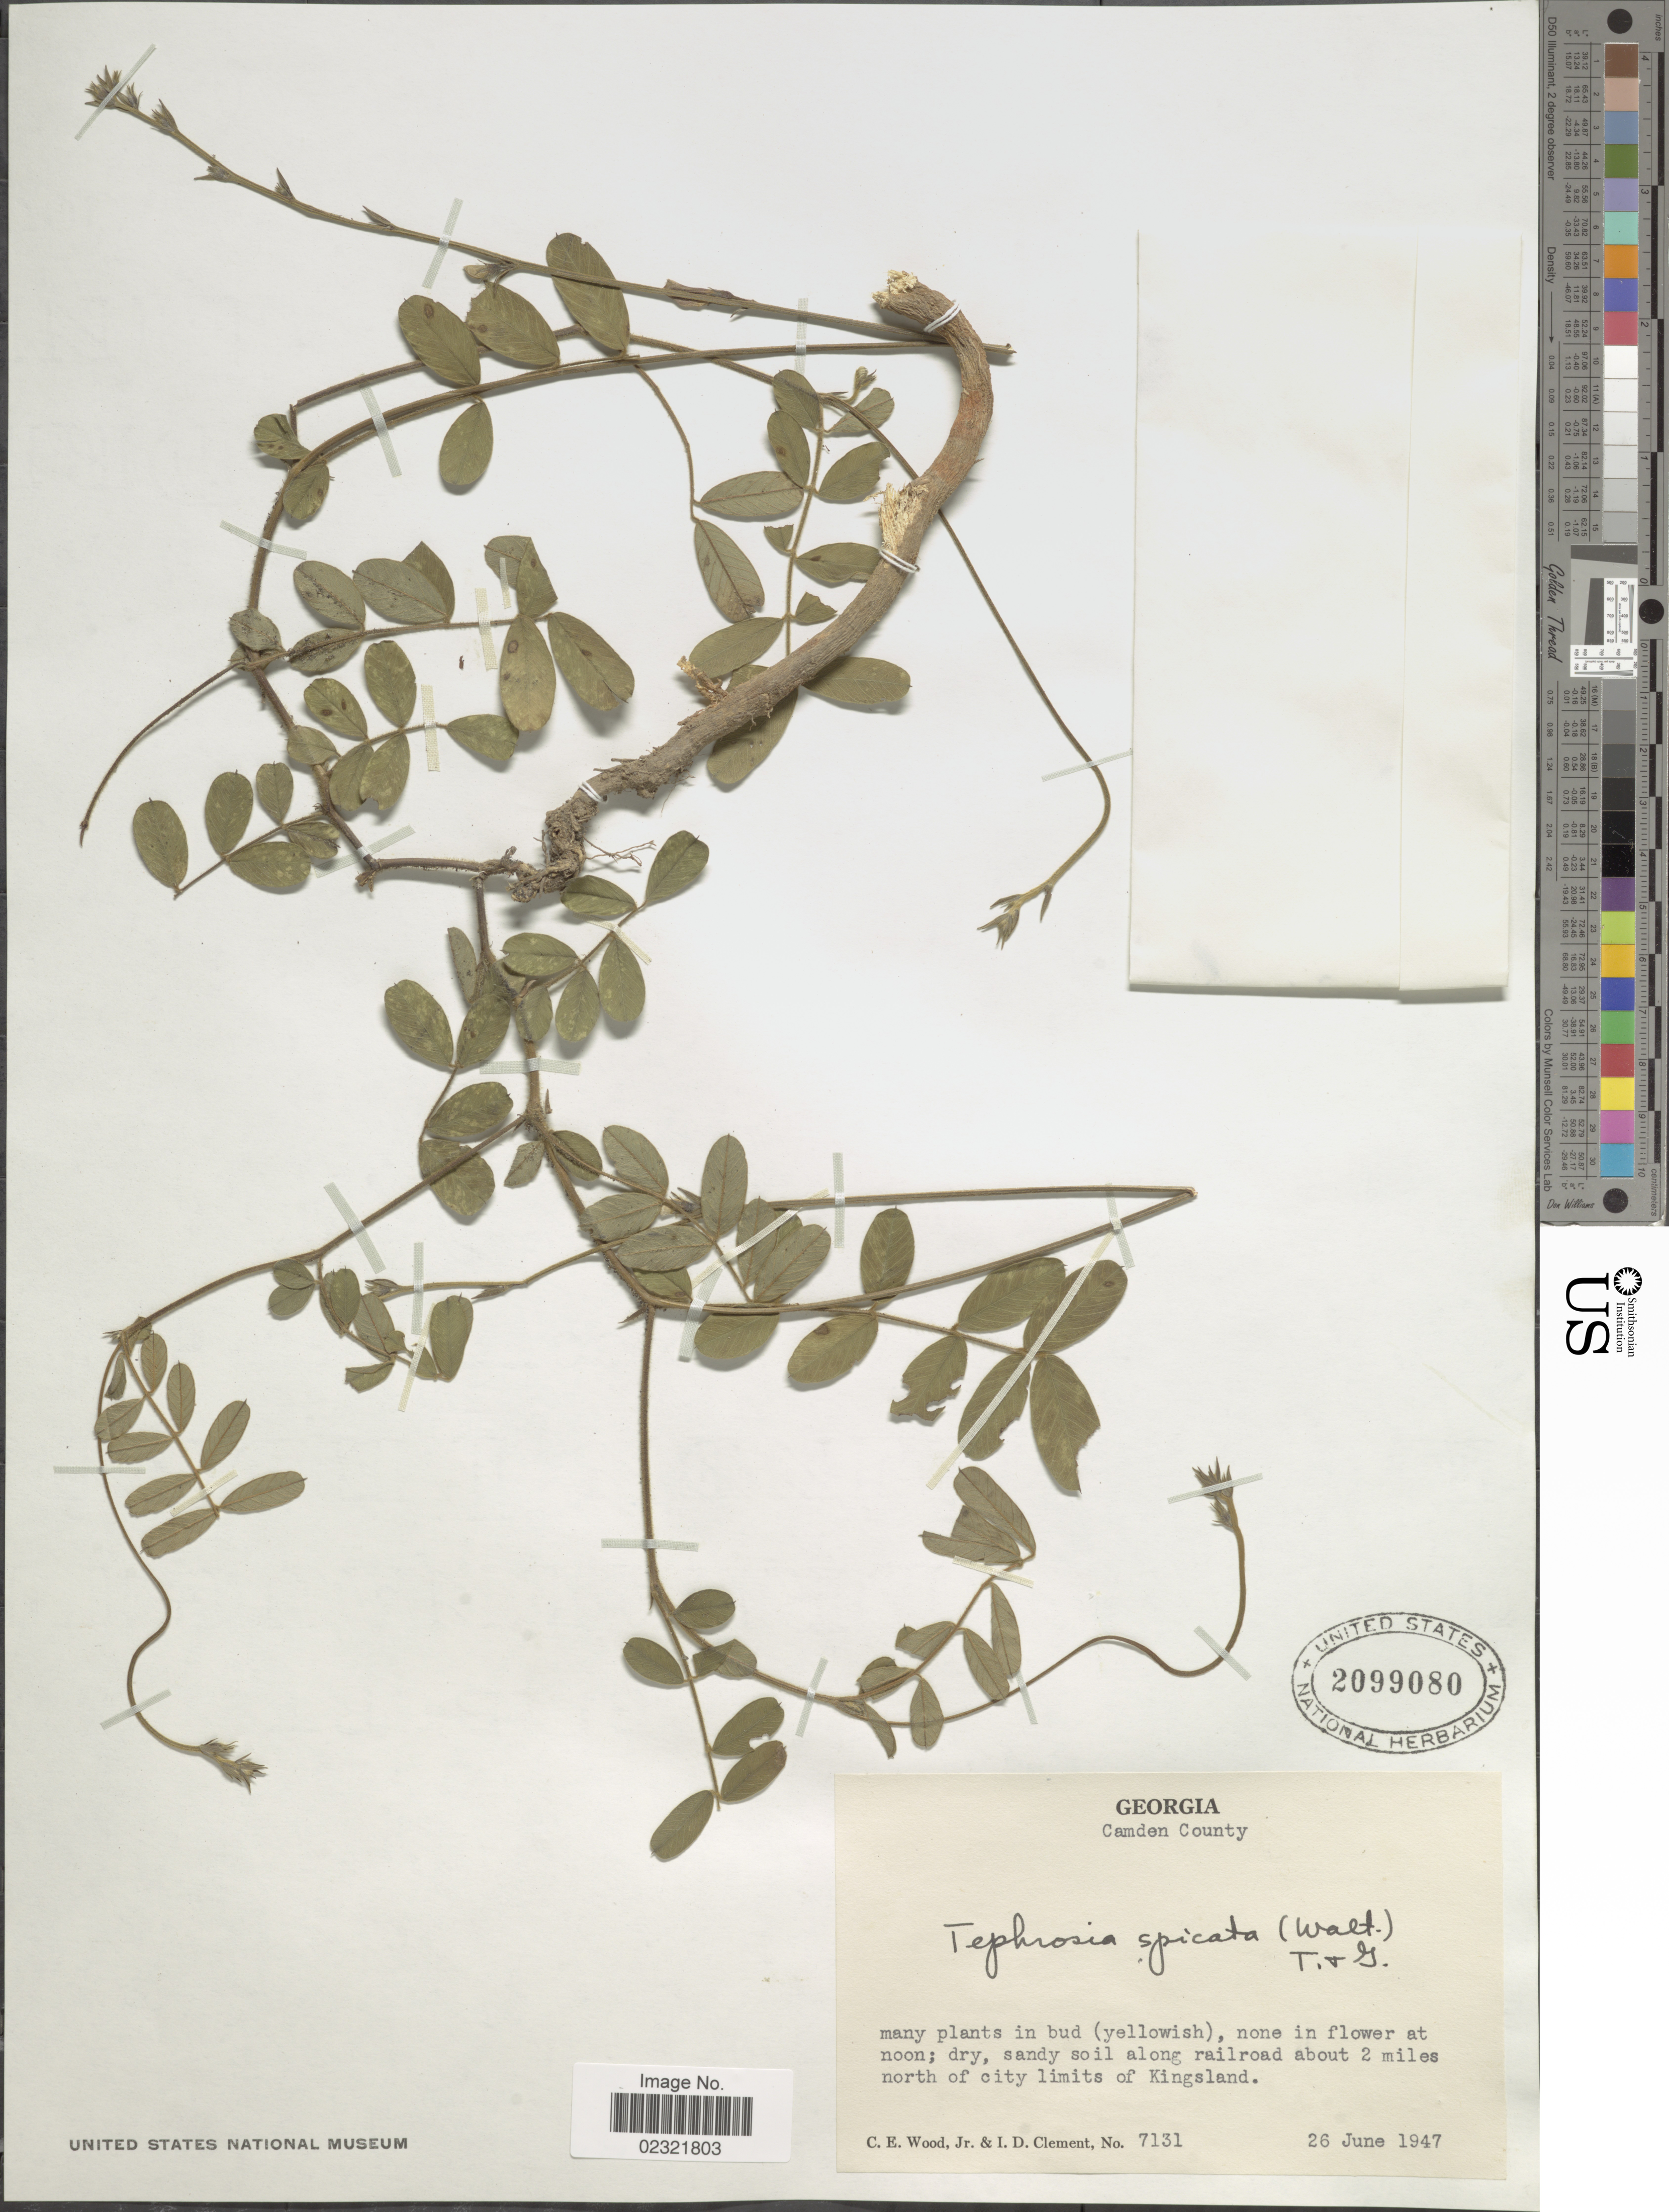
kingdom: Plantae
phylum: Tracheophyta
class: Magnoliopsida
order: Fabales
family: Fabaceae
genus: Tephrosia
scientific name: Tephrosia spicata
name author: (Walter) Torr. & A. Gray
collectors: C. Wood & I. Clement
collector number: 7131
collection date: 1947-06-26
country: United States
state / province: Georgia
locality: Camden County, dry, sandy soil along railroad about 2 miles north of city limits of Kingsland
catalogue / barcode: US 2099080